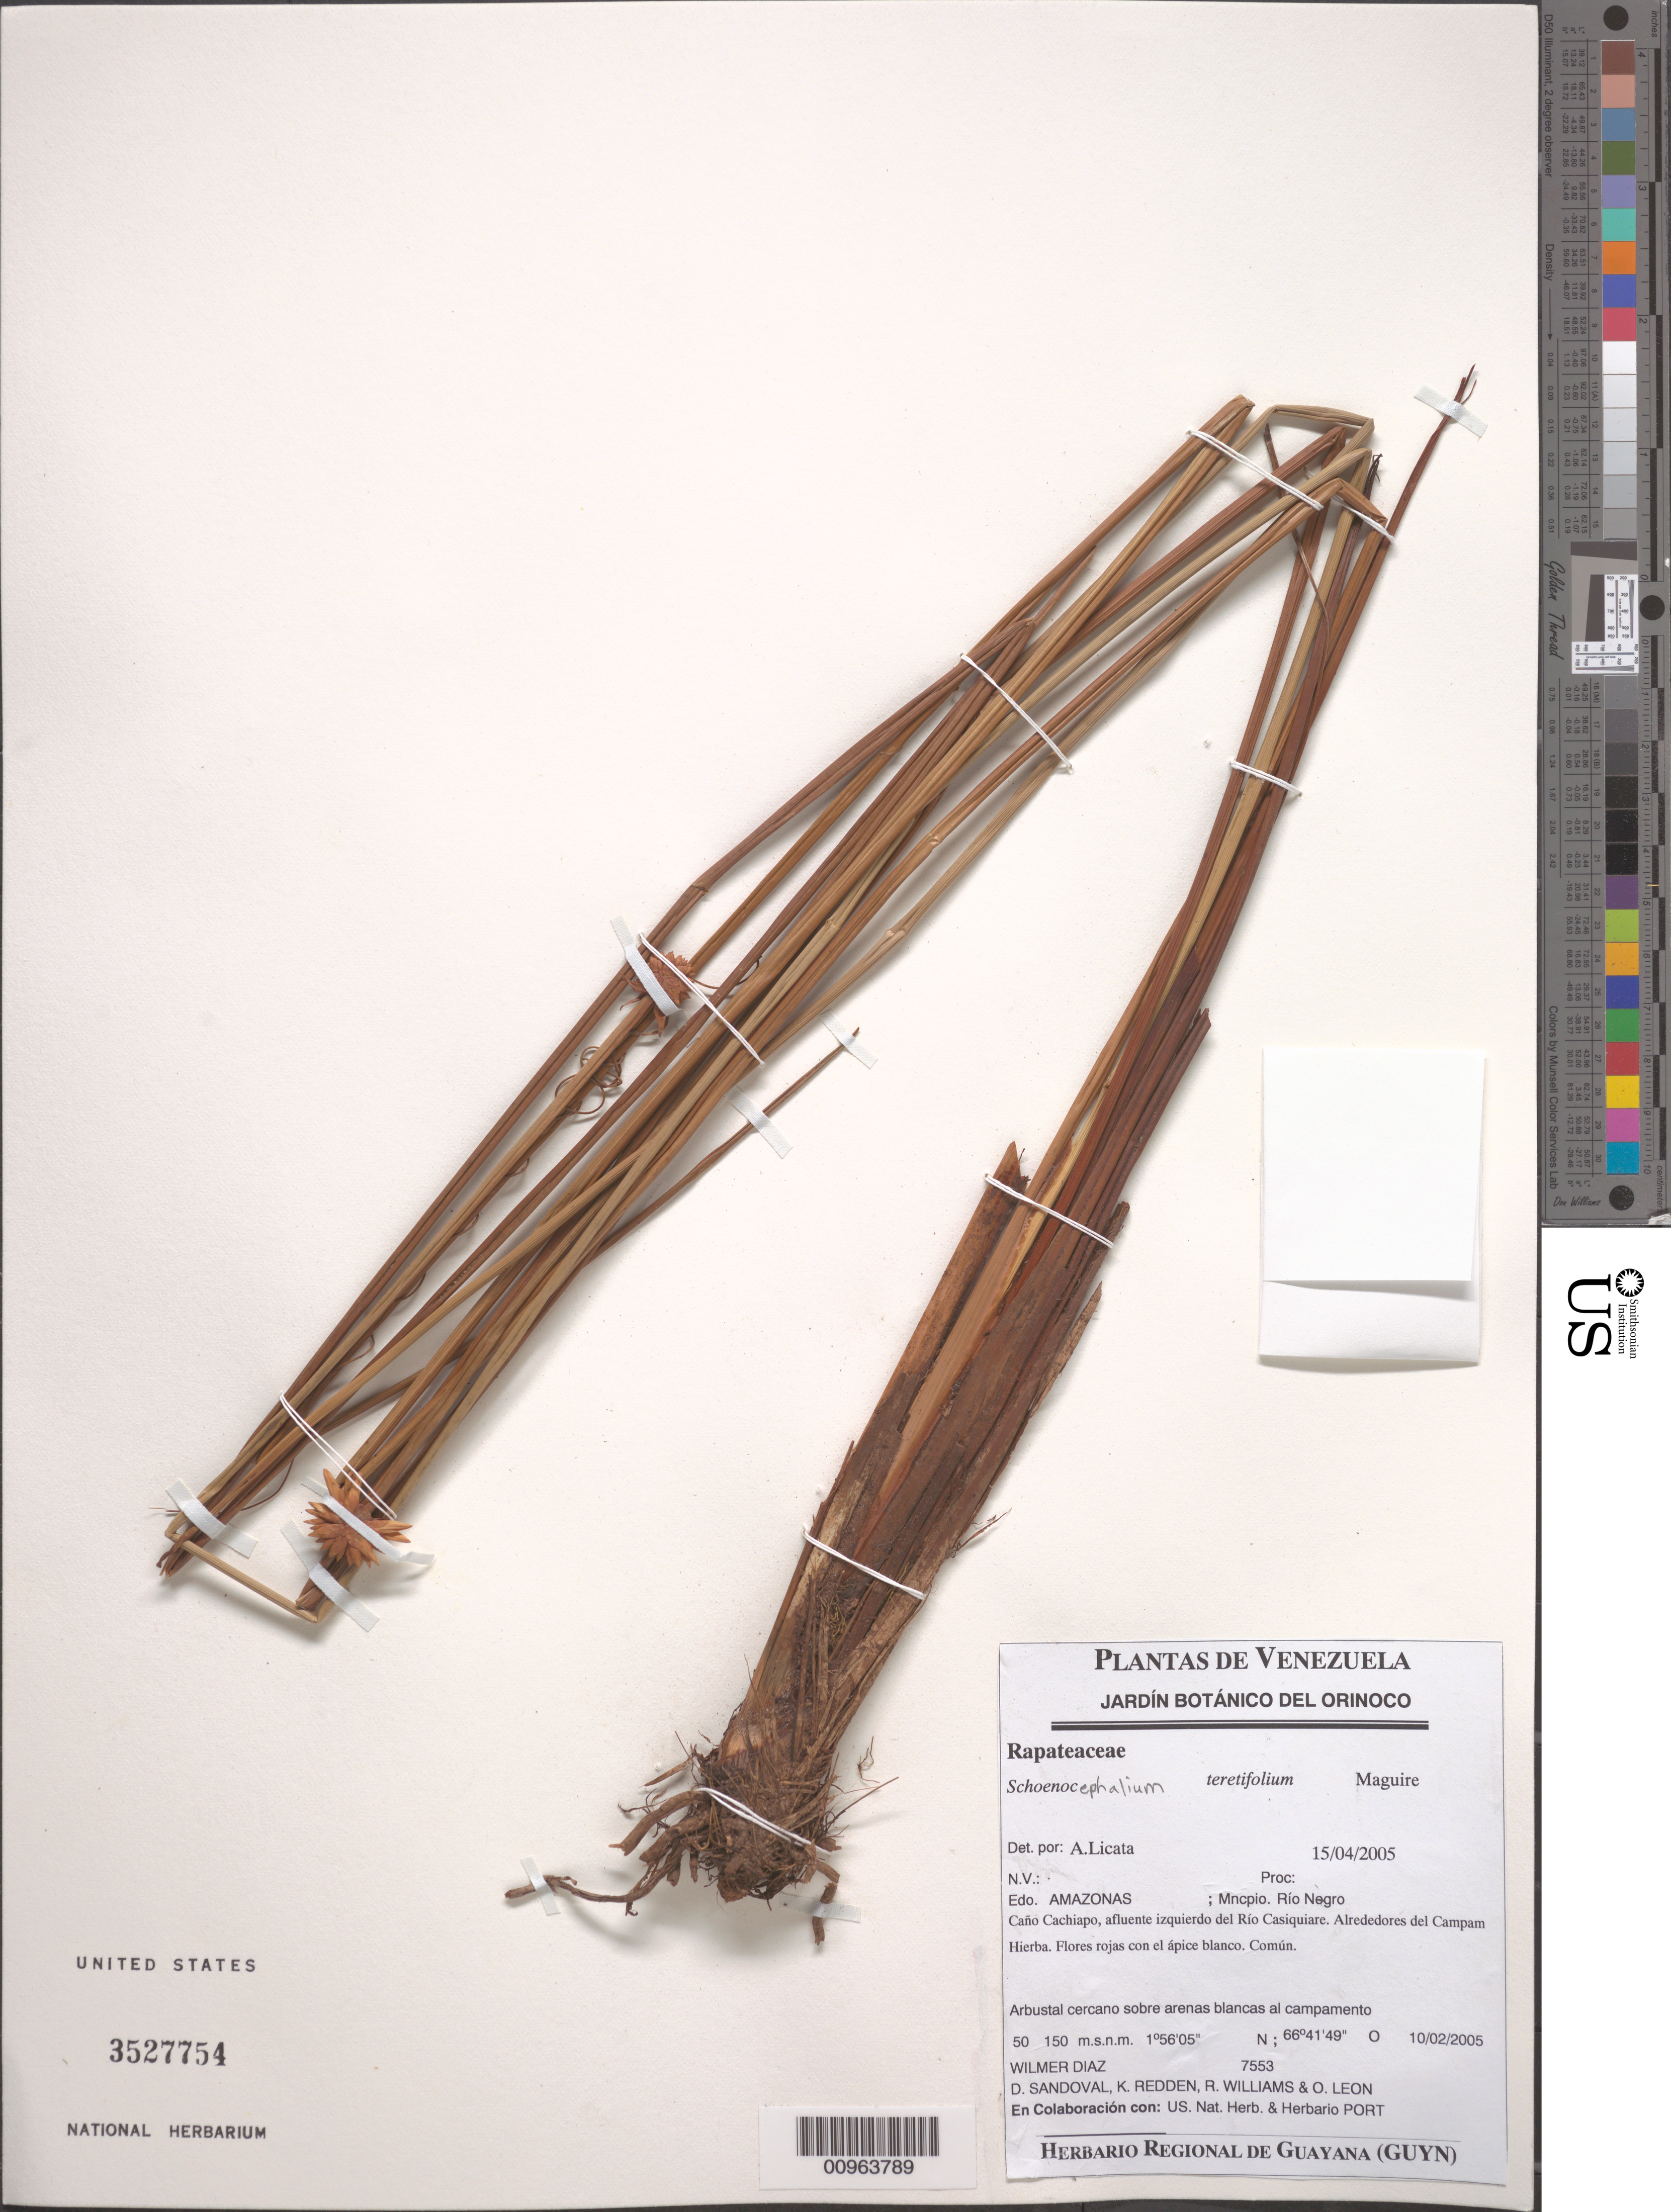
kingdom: Plantae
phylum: Tracheophyta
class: Liliopsida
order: Poales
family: Rapateaceae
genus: Schoenocephalium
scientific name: Schoenocephalium teretifolium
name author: Maguire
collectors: W. Díaz P., D. Sandoval, K. M. Redden, R. Williams & O. León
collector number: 7553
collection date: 2005-02-10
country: Venezuela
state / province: Amazonas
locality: Mncpio. Río Negro. Caño Cachiapo, afluente izquierdo del Río Casiquiare. Alrededores del Campam Hierba.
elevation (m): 50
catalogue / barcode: US 3527754